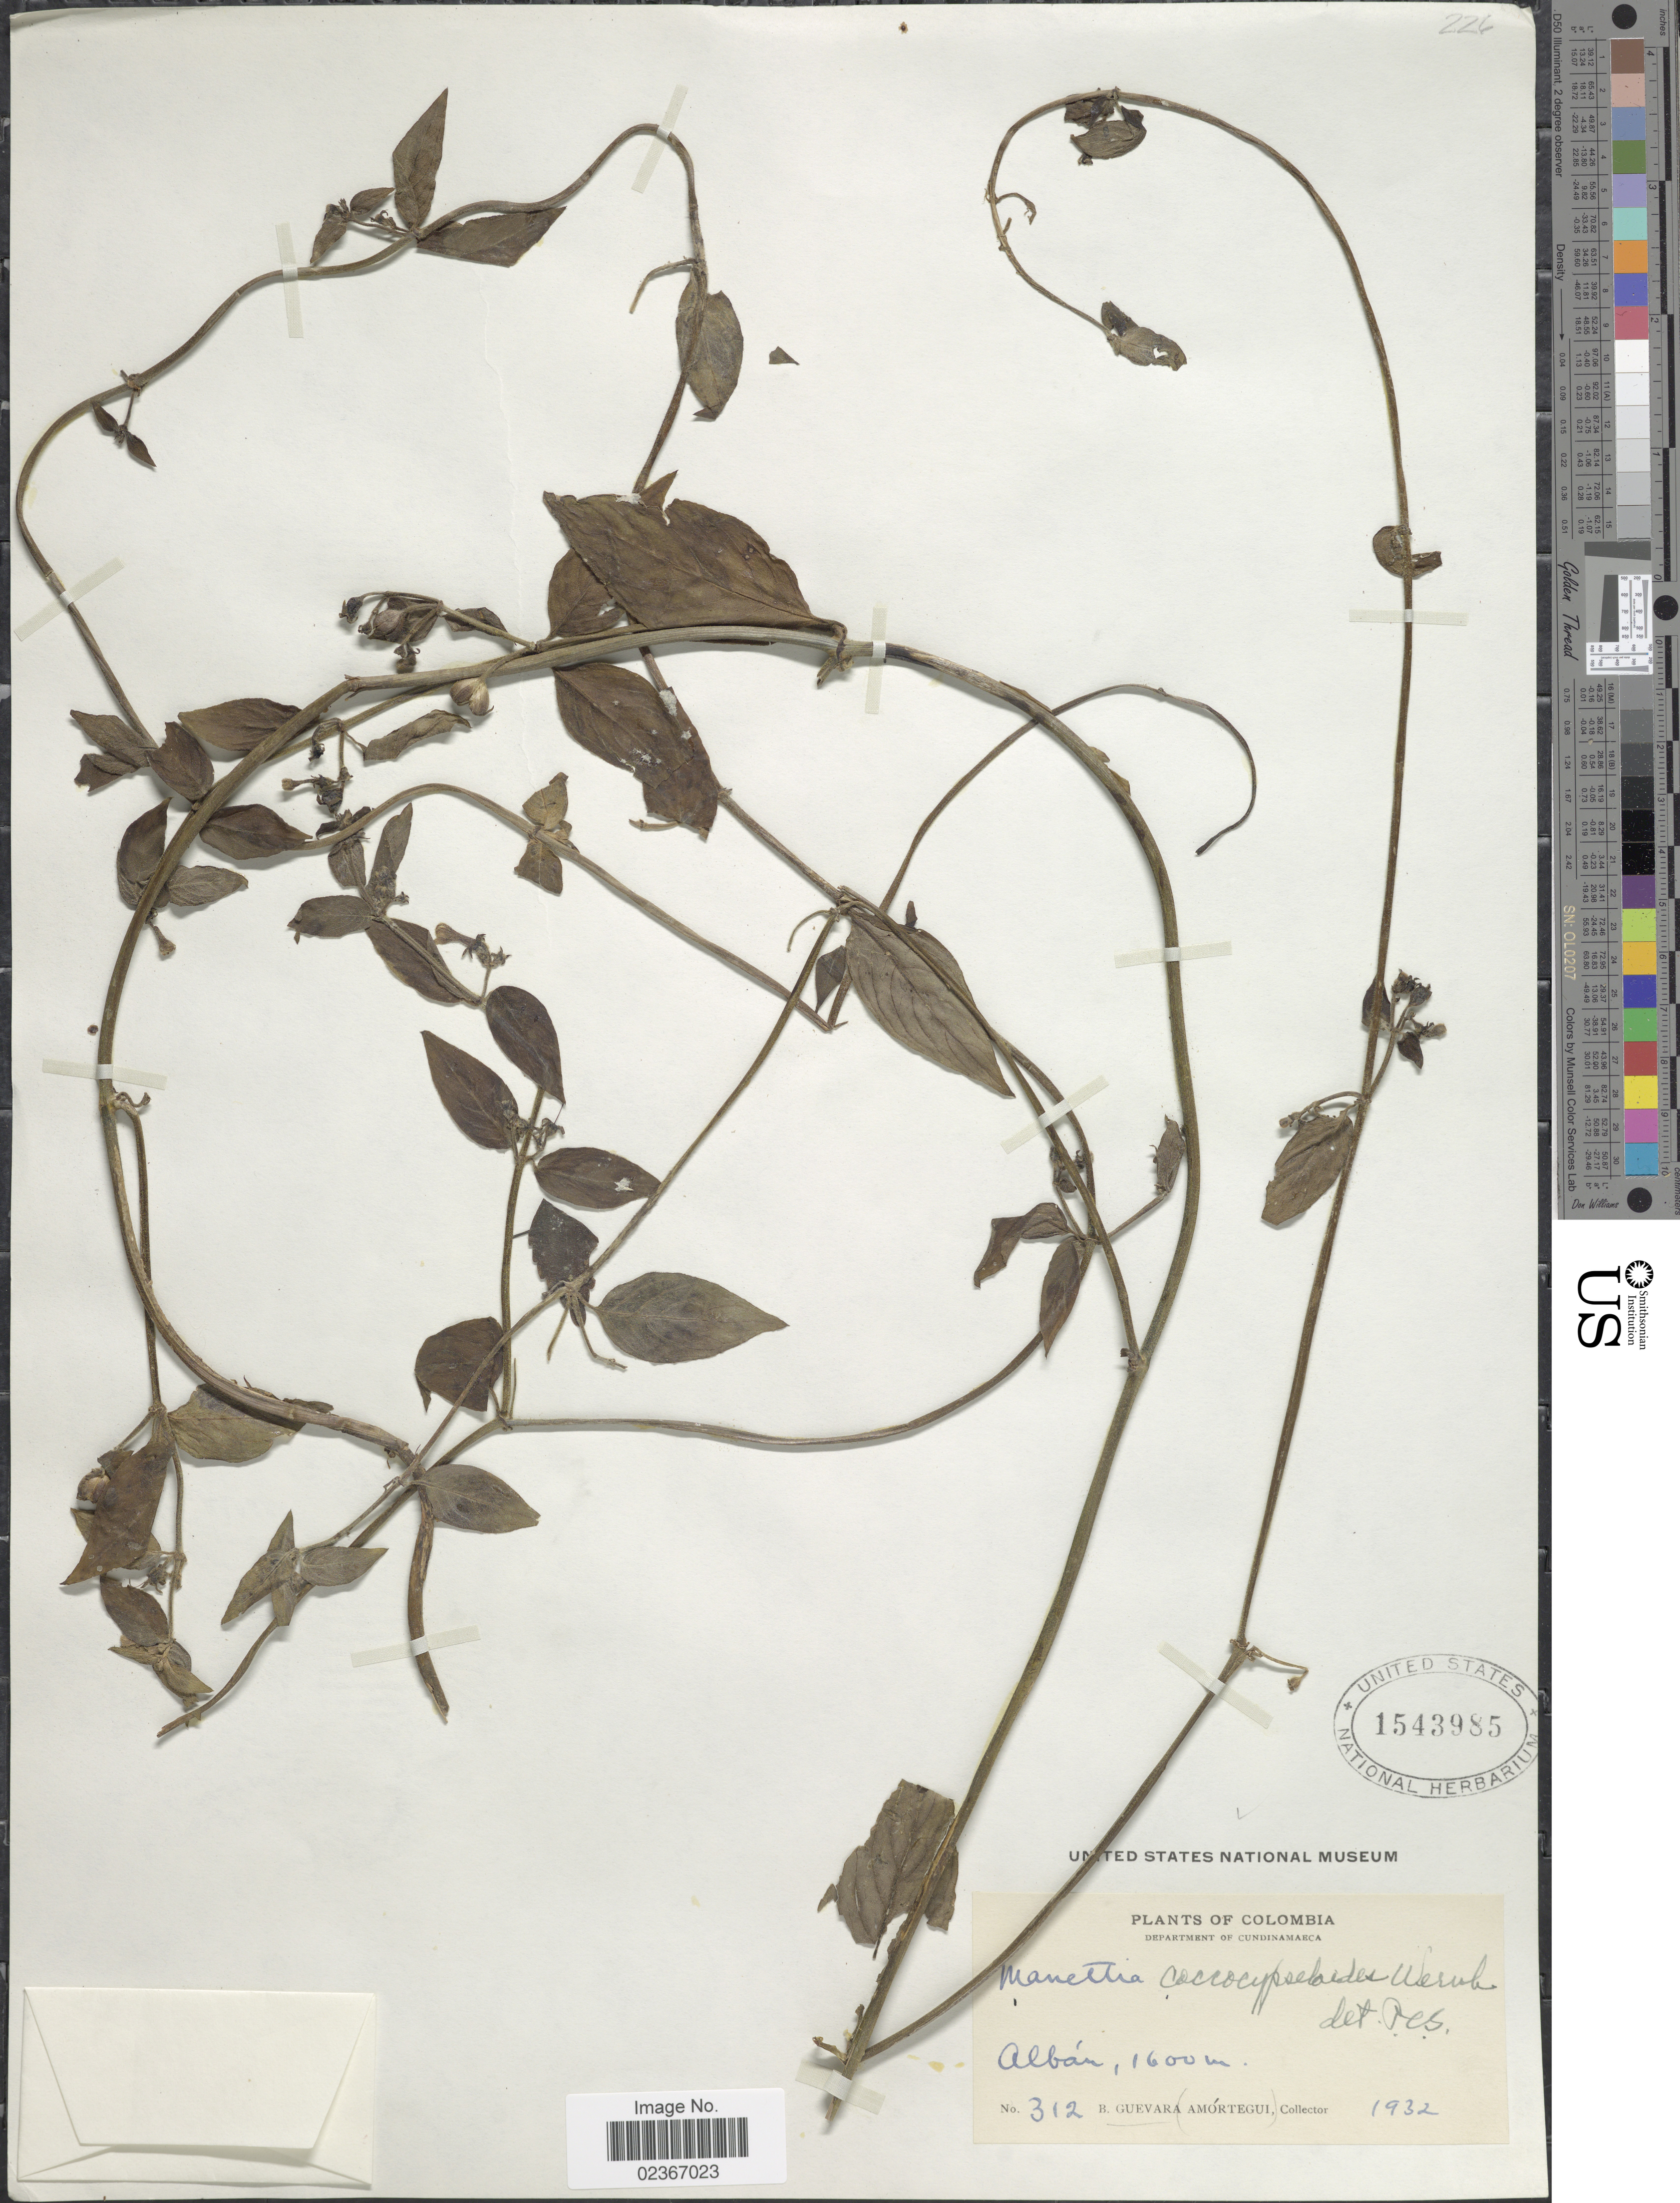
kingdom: Plantae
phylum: Tracheophyta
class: Magnoliopsida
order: Gentianales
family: Rubiaceae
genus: Manettia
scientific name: Manettia coccocypseloides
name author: Wernham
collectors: B. Guevara Amortegui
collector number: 312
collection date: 1932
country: Colombia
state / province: Cundinamarca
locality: Department of Cundinamarca. Alban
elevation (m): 1600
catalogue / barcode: US 1543985